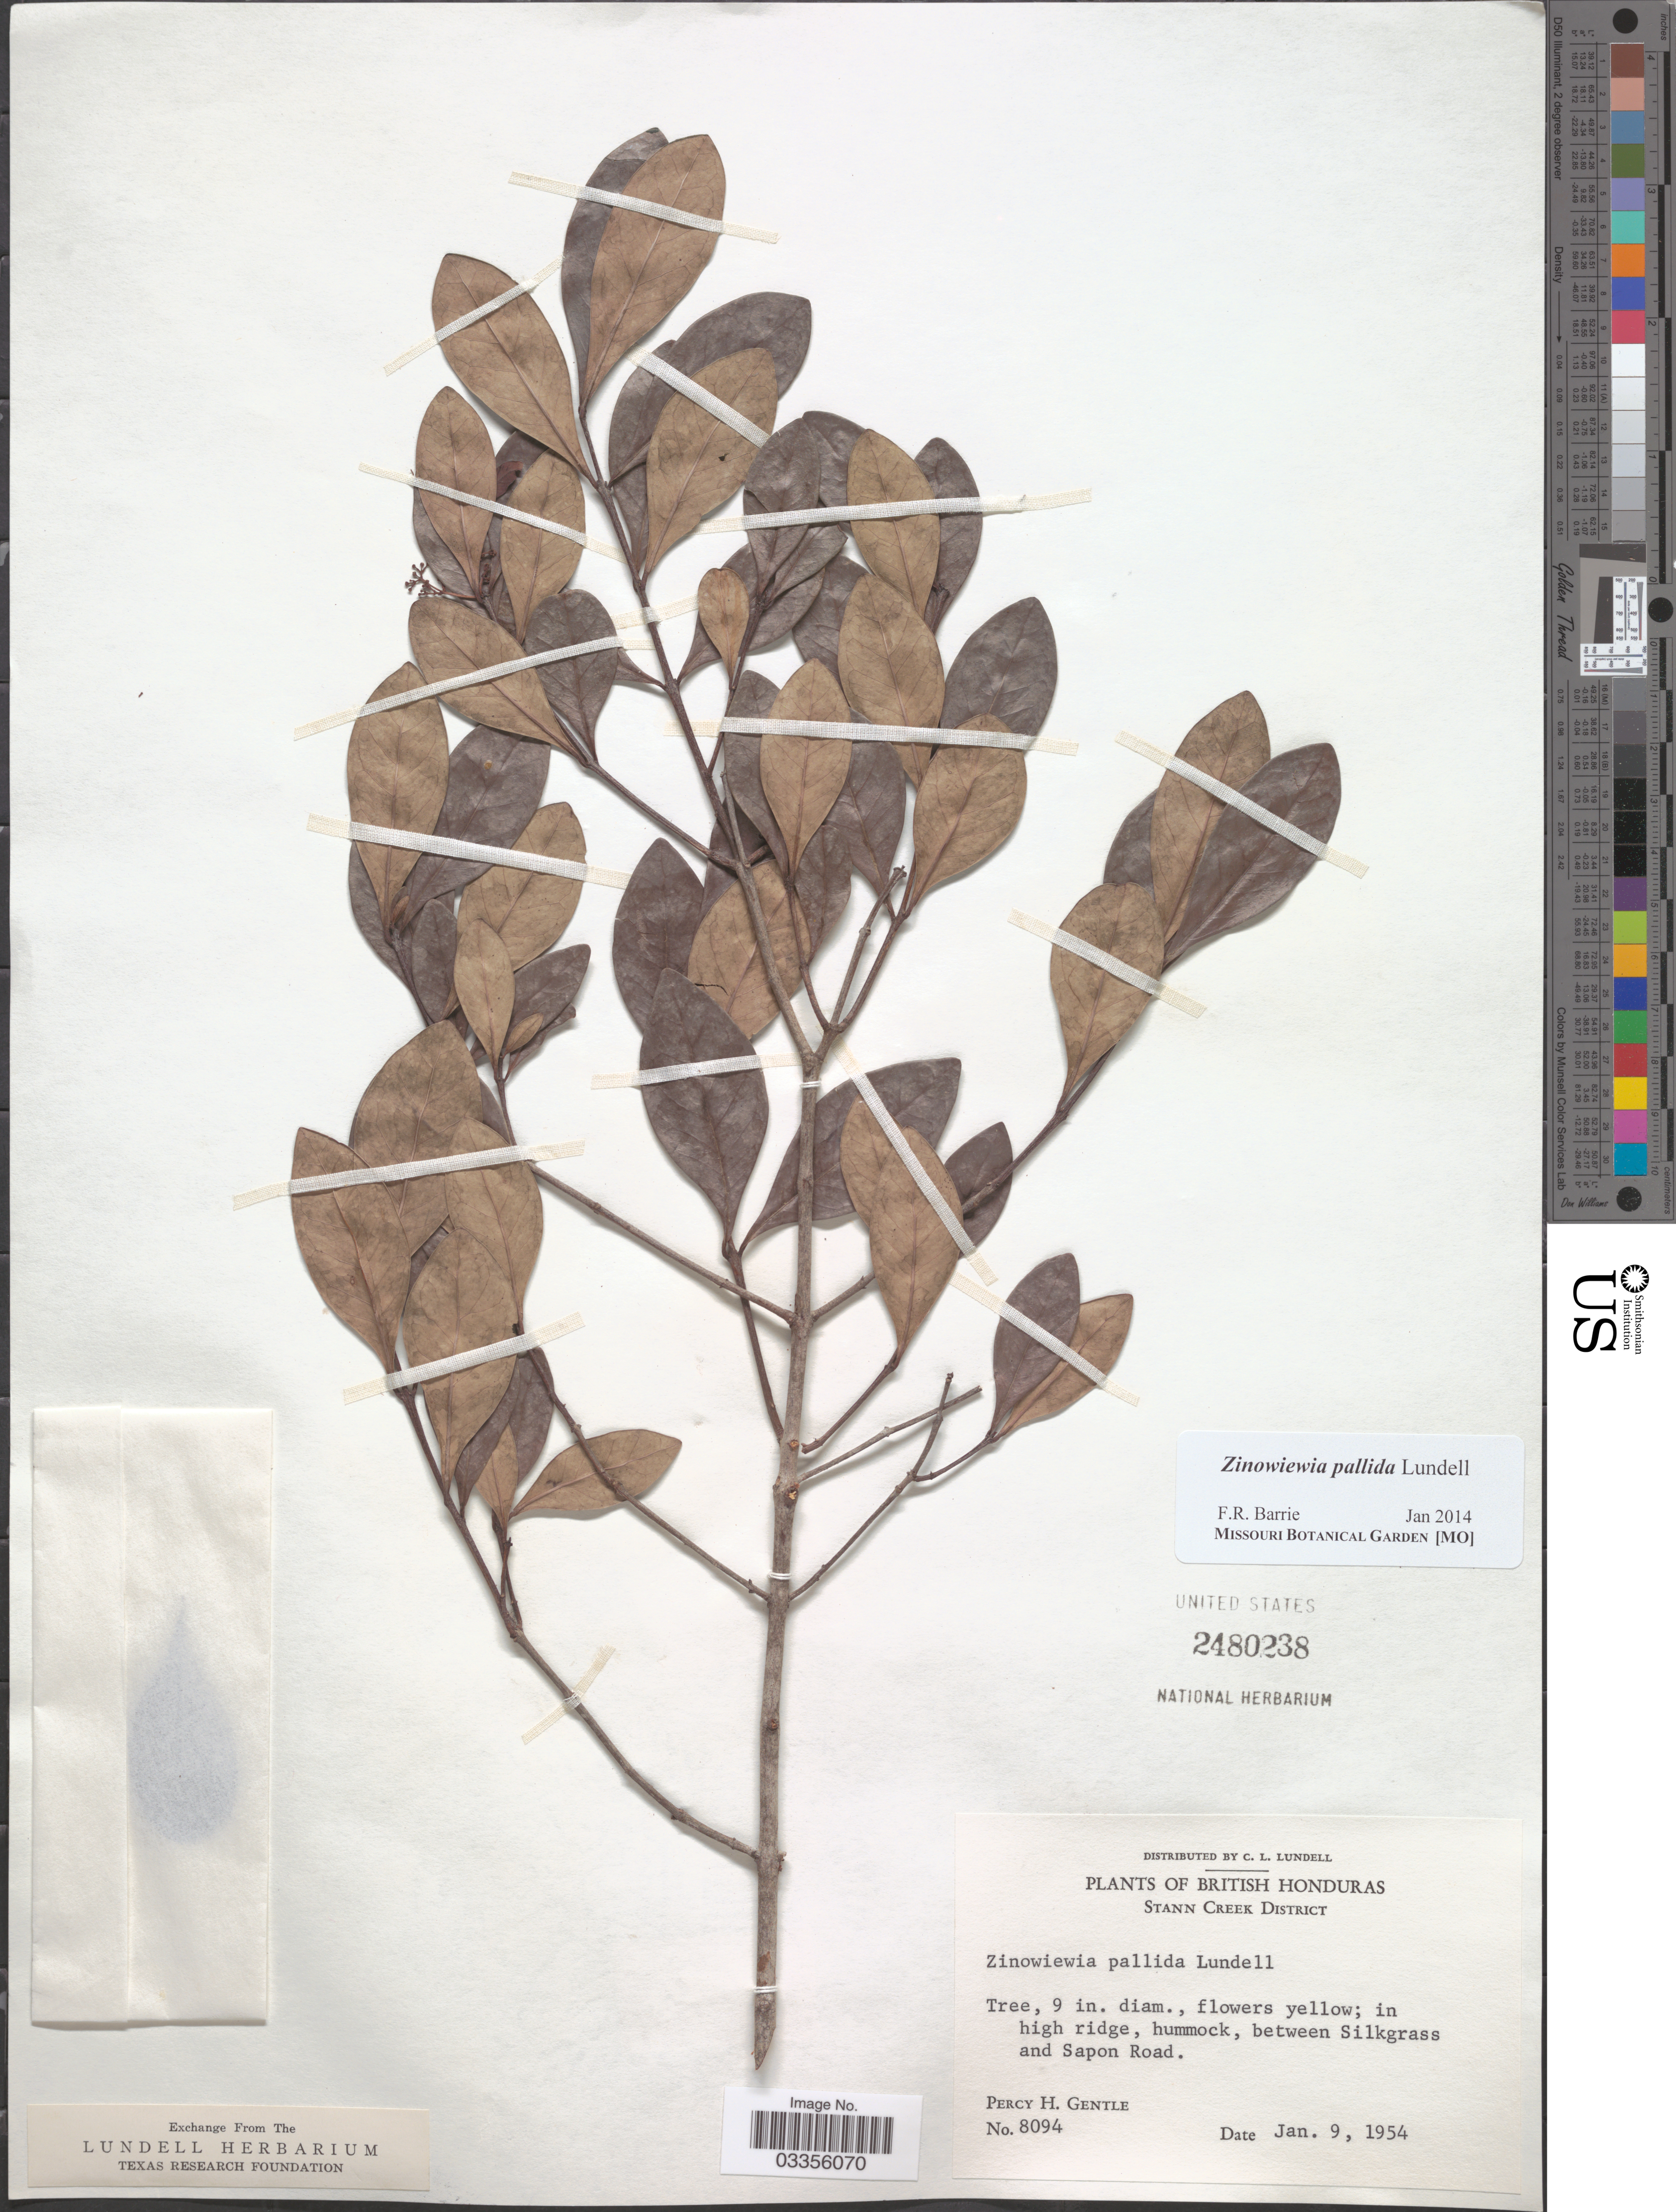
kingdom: Plantae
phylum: Tracheophyta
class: Magnoliopsida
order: Celastrales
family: Celastraceae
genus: Zinowiewia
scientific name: Zinowiewia pallida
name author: Lundell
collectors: P. H. Gentle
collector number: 8094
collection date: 1954-01-09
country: Belize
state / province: Stann Creek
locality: British Honduras. Stann Creek District. In high ridge, hummock, between Silkgrass and Sapon Road.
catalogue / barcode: US 2480238